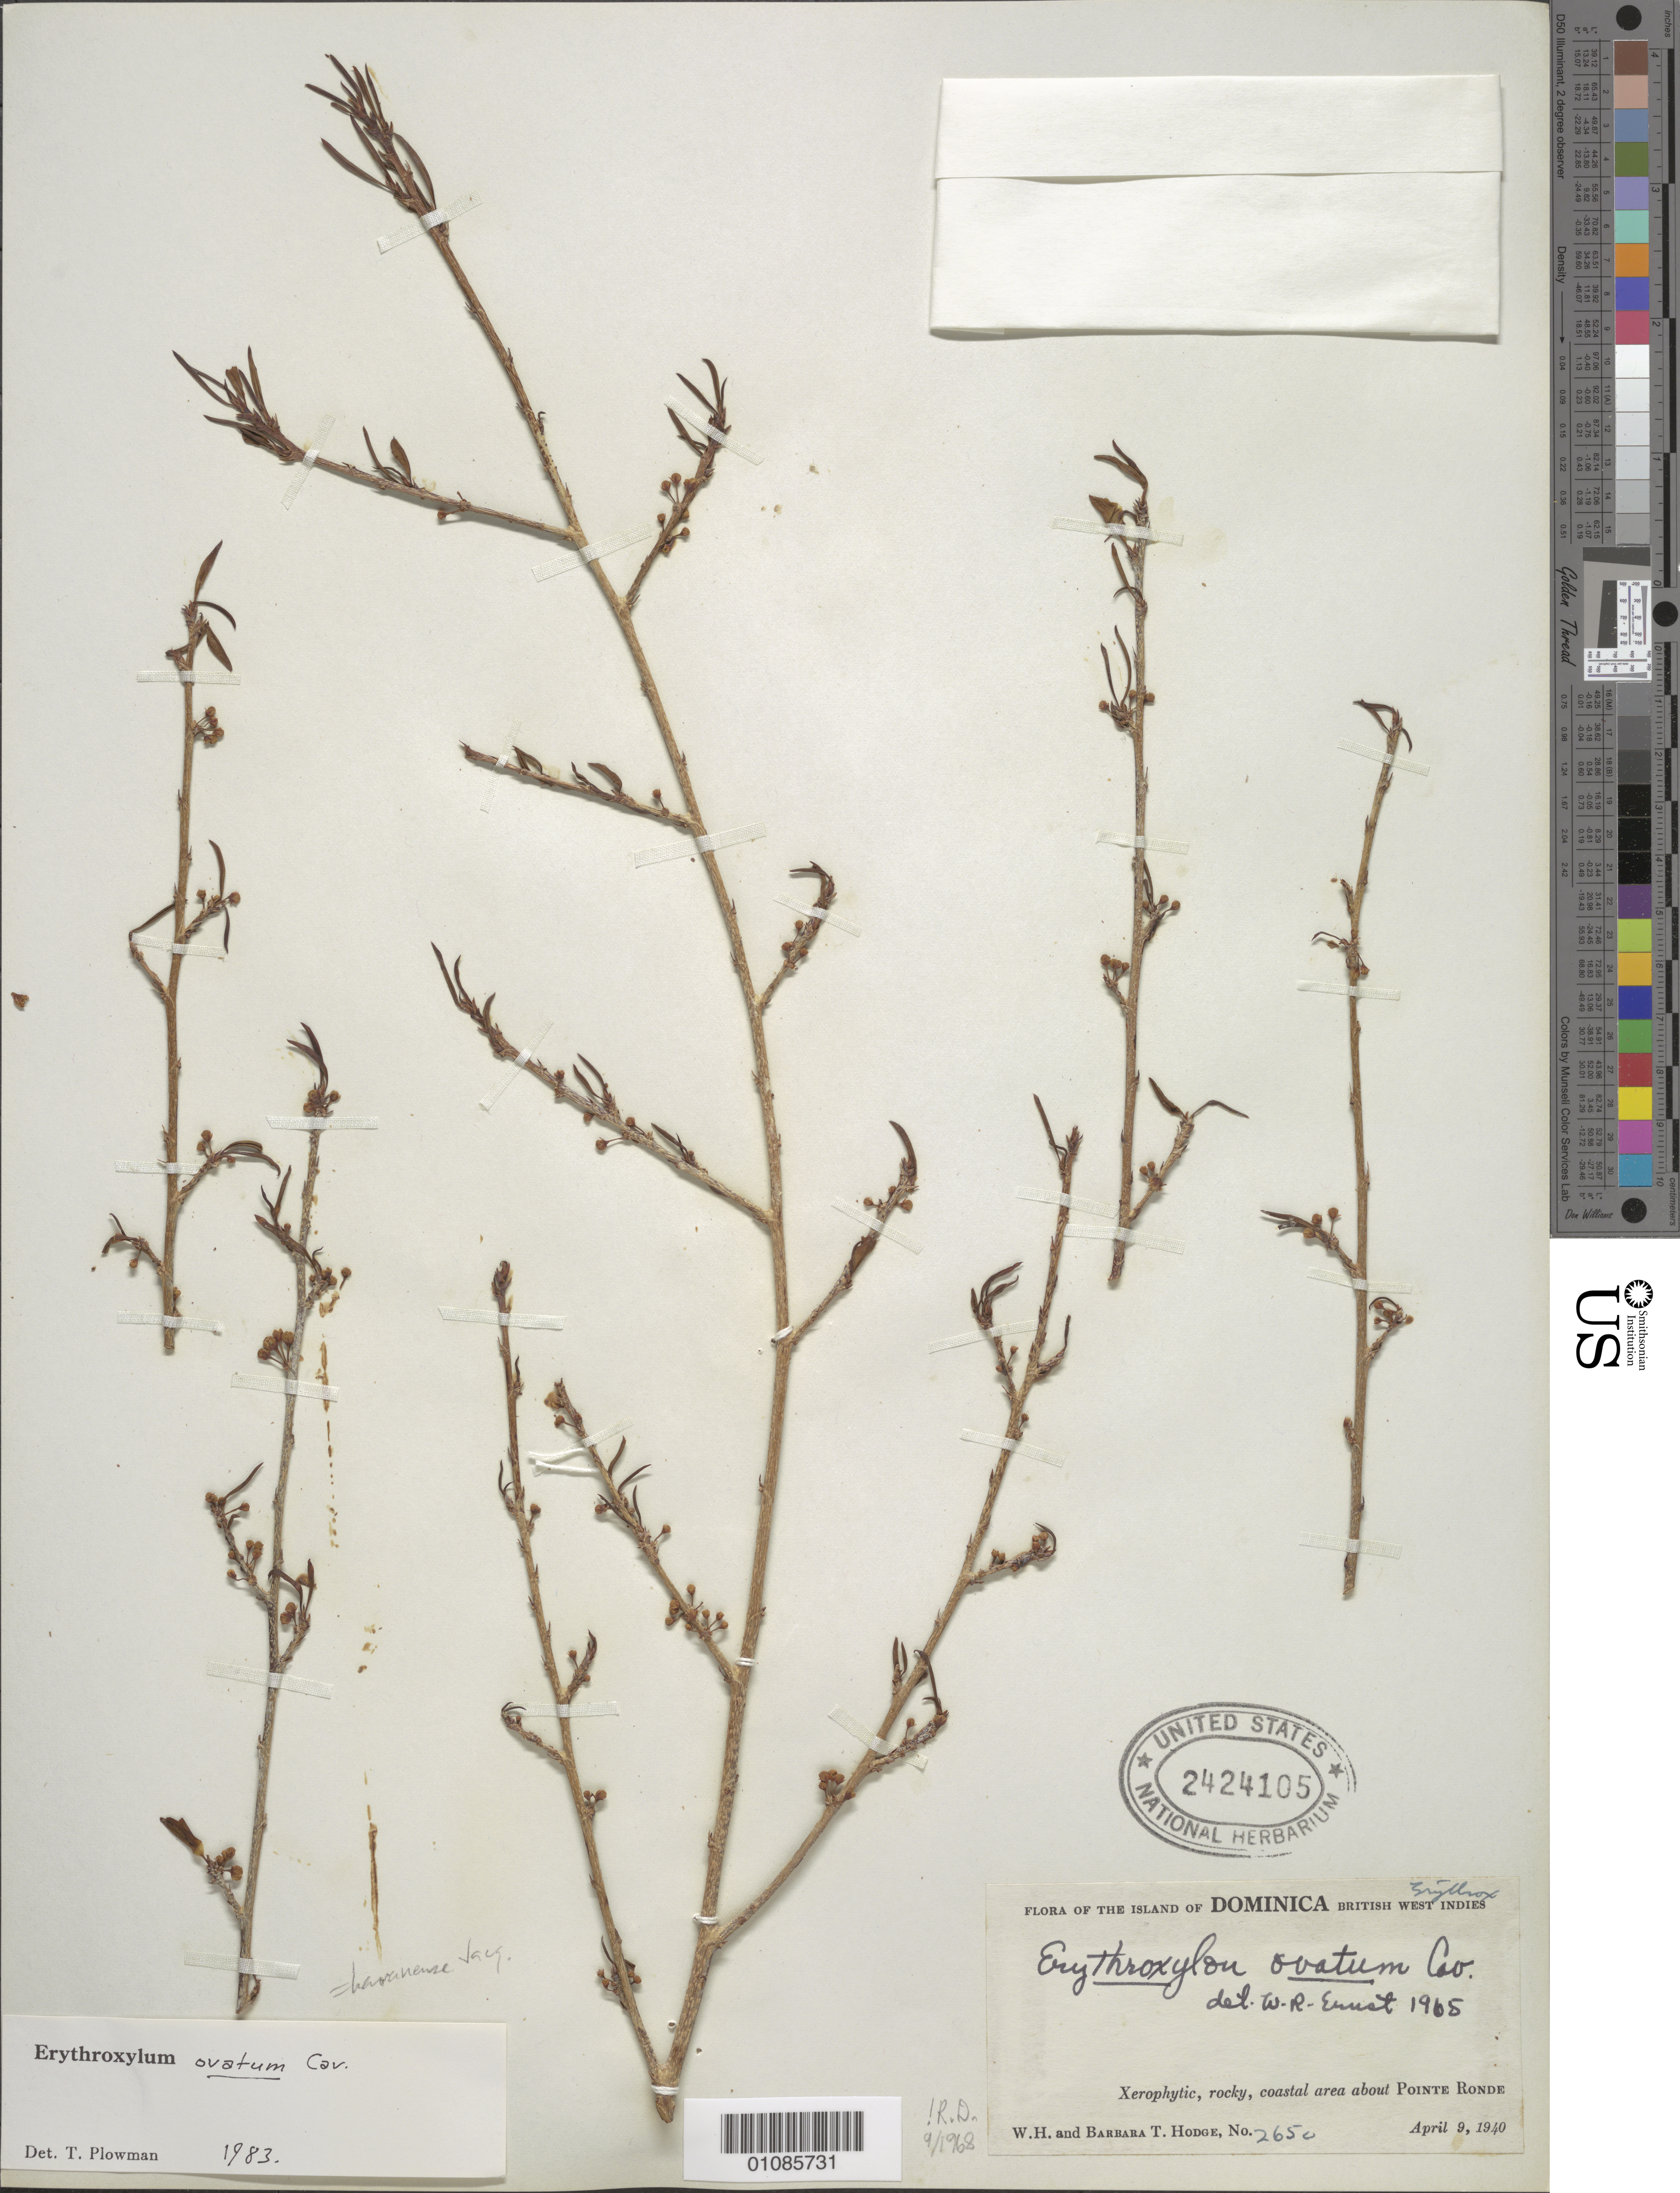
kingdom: Plantae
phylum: Tracheophyta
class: Magnoliopsida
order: Malpighiales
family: Erythroxylaceae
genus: Erythroxylum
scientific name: Erythroxylum havanense var. havanense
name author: Jacq.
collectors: W. Hodge & B. Hodge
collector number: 2650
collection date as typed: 09 Apr 1940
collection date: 1940-04-09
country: Dominica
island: Dominica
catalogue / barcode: US 2424105